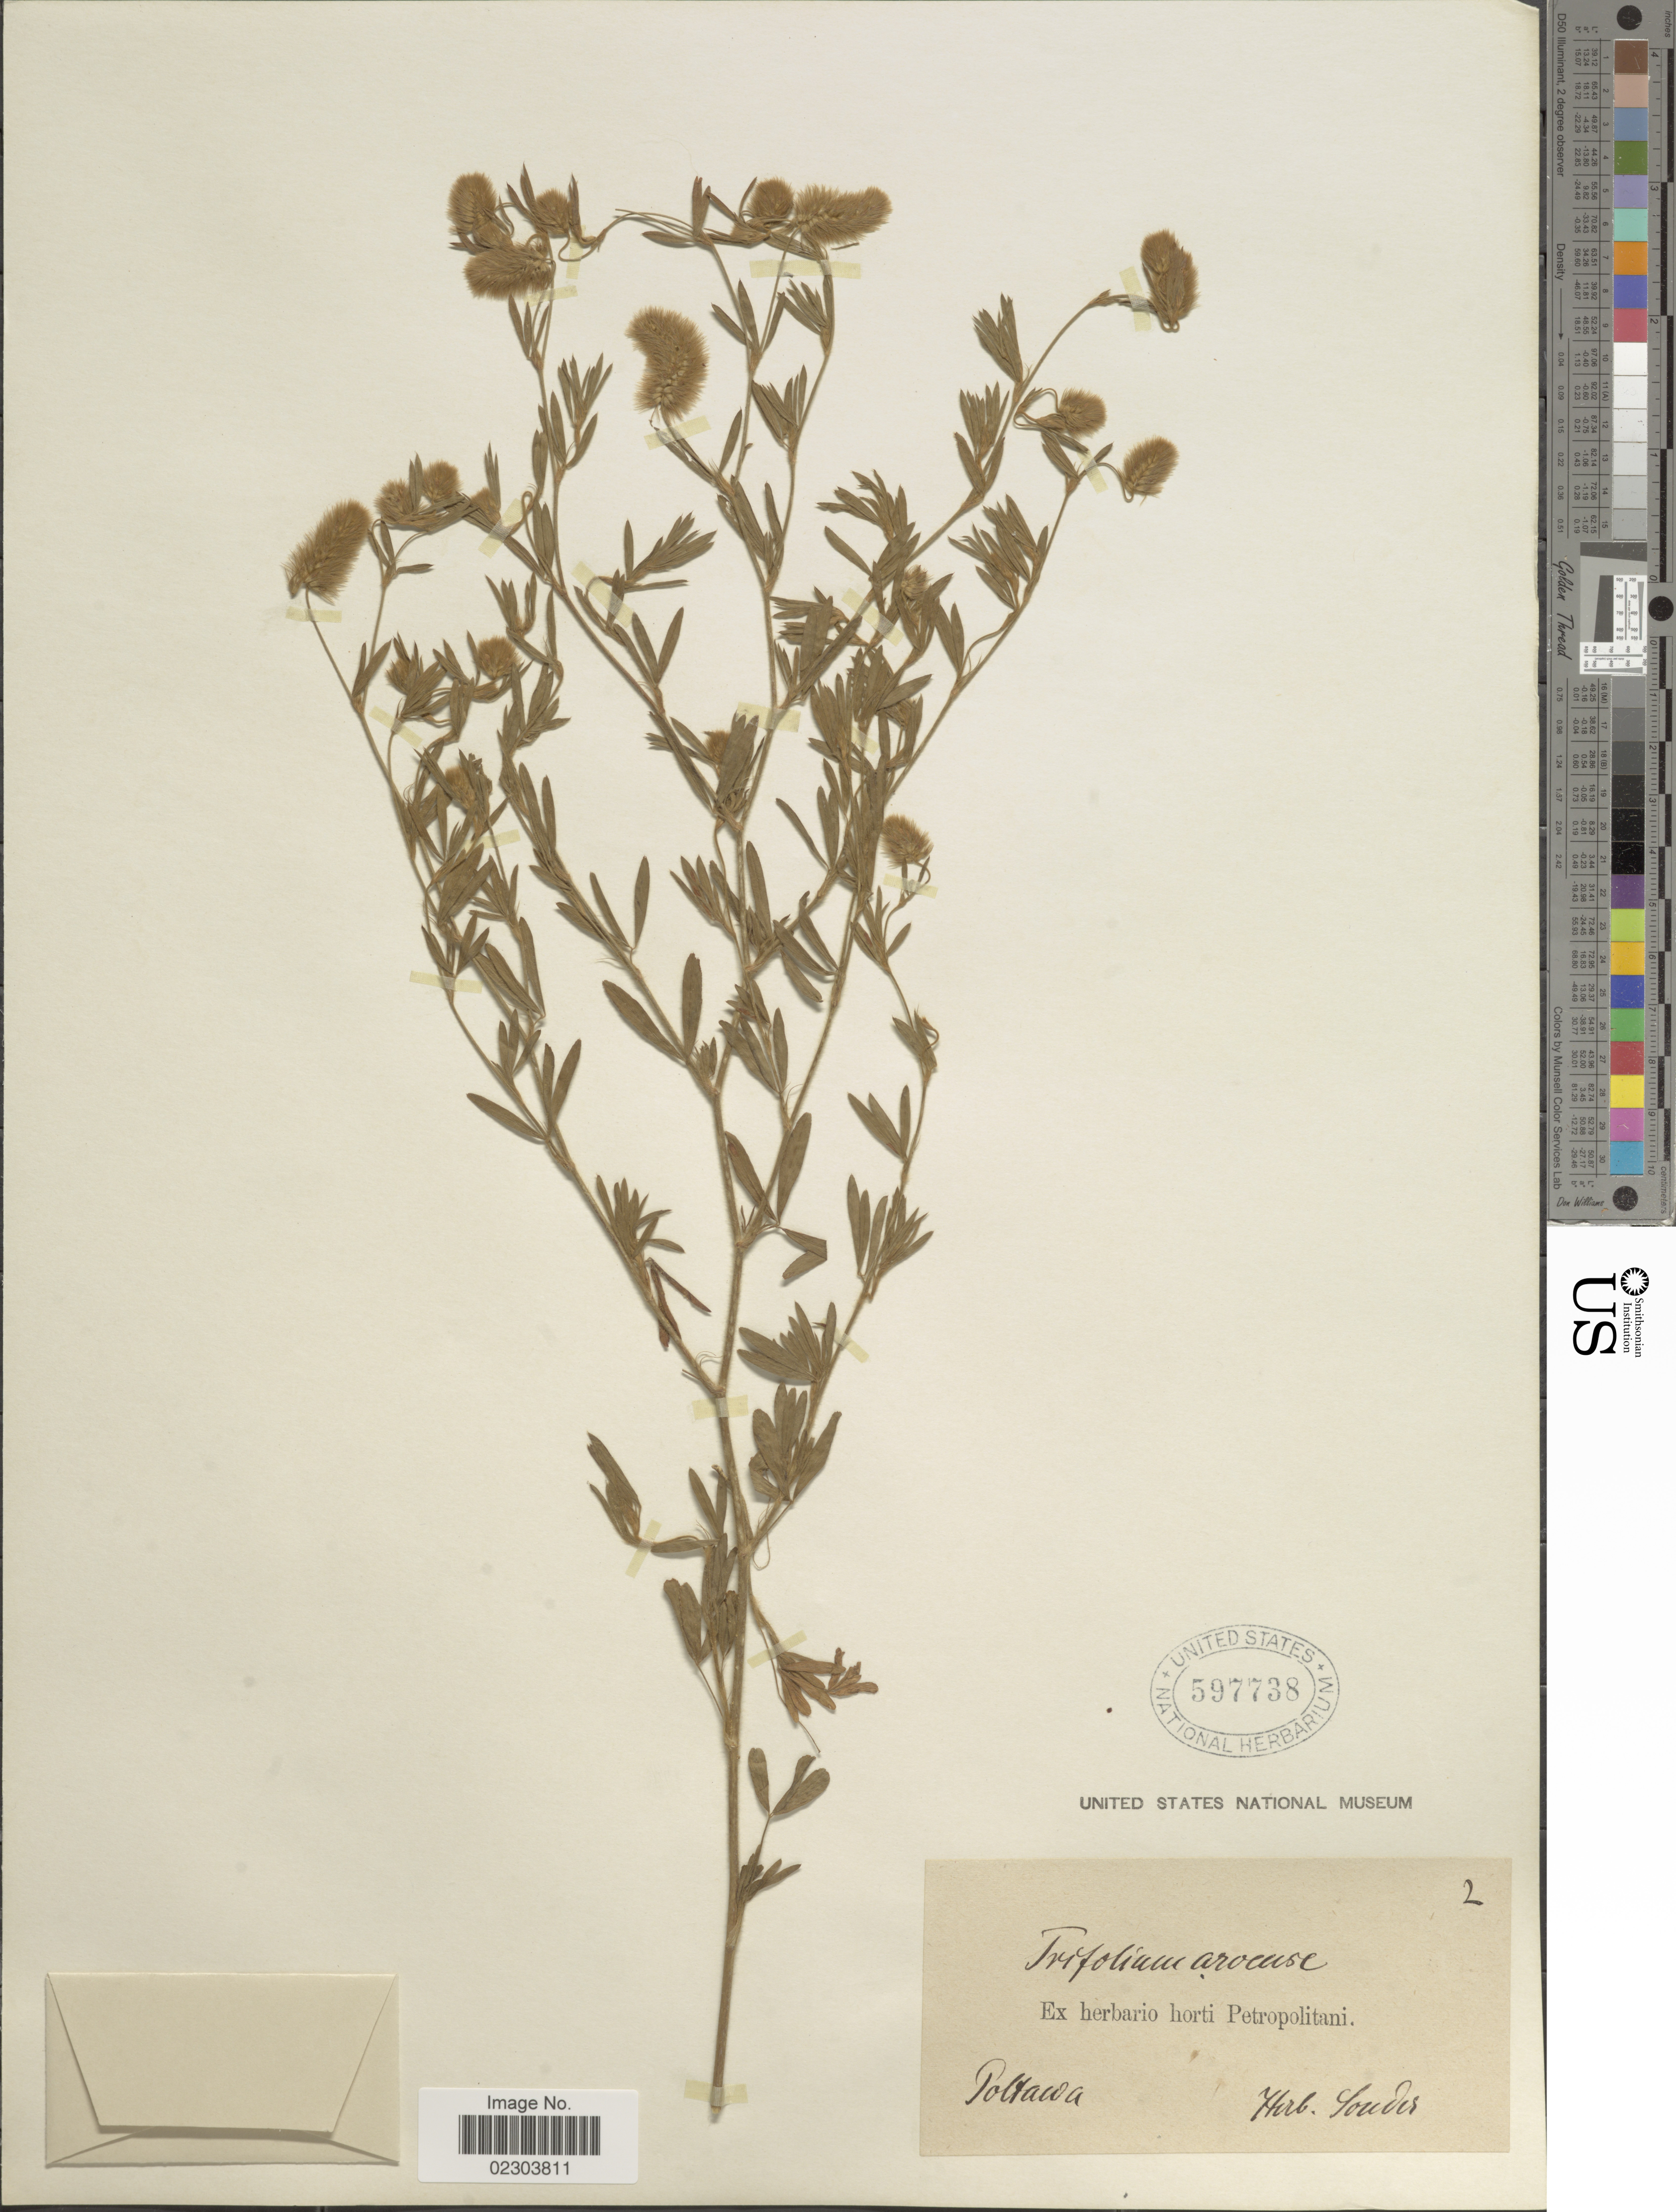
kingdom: Plantae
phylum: Tracheophyta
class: Magnoliopsida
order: Fabales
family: Fabaceae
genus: Trifolium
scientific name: Trifolium arvense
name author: L.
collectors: Ex herb. Souder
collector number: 2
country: Ukraine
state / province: Poltava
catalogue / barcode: US 597738